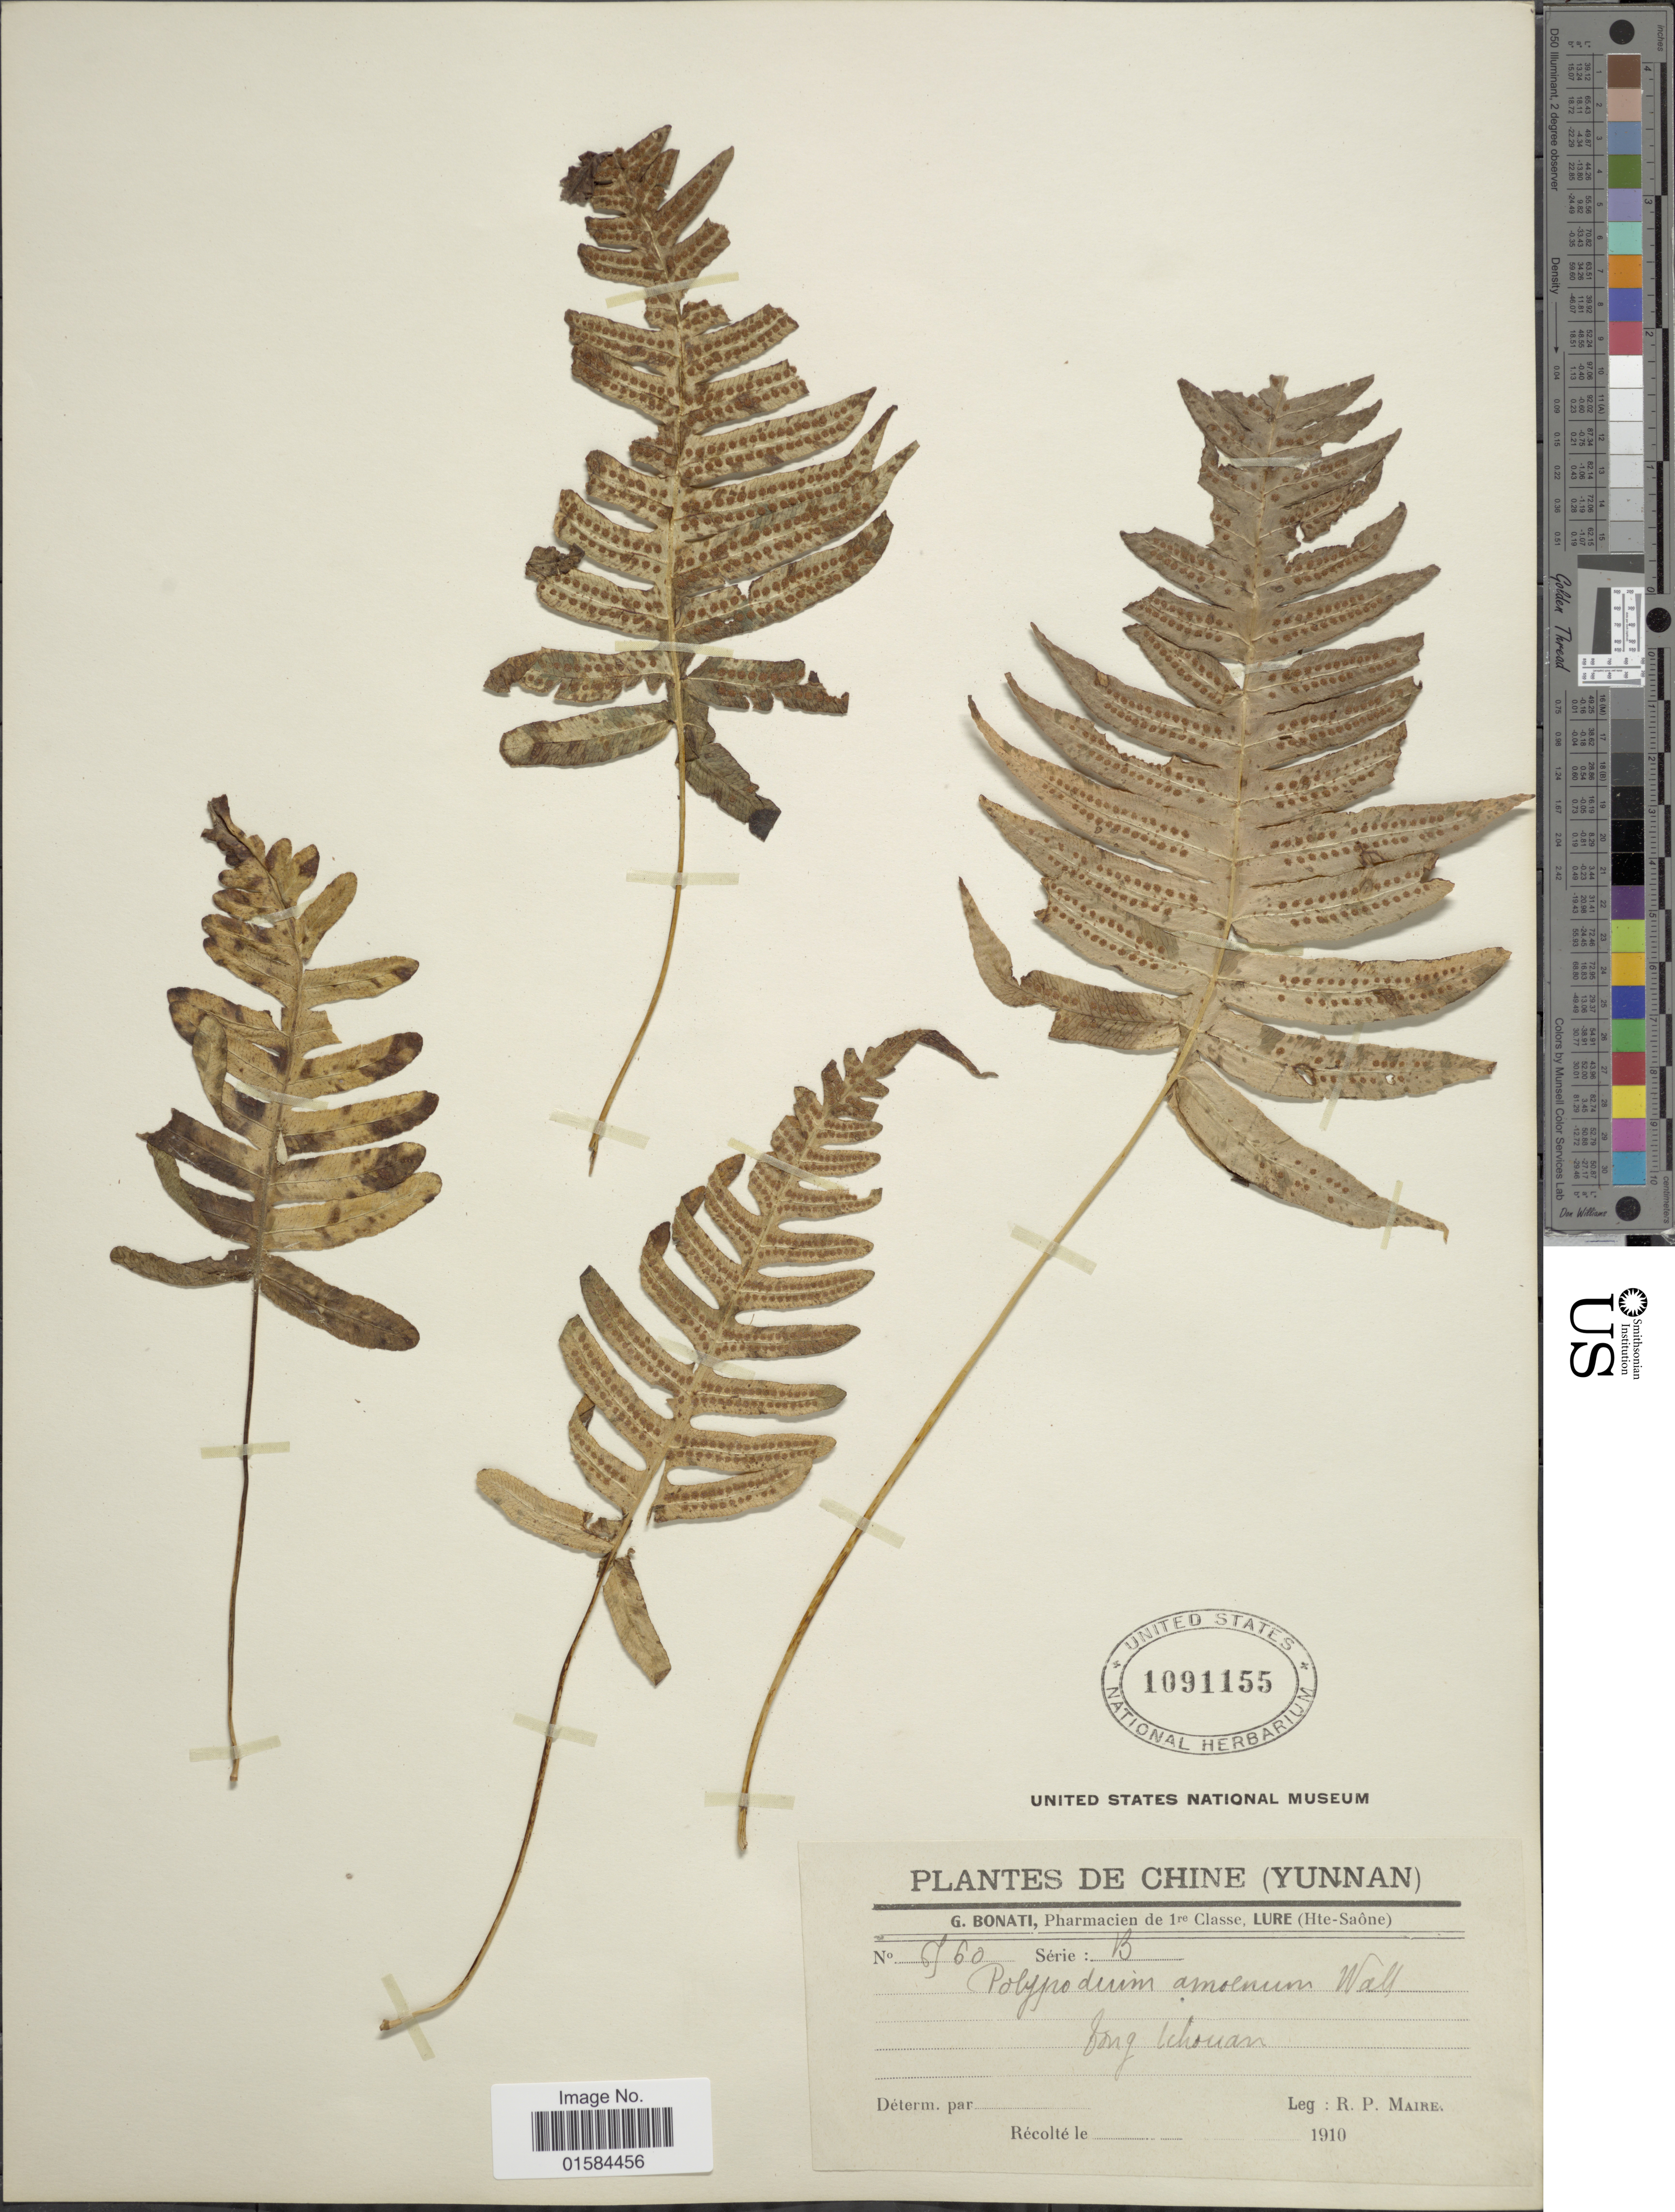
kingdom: Plantae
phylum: Tracheophyta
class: Polypodiopsida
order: Polypodiales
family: Polypodiaceae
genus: Goniophlebium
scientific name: Goniophlebium amoenum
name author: (Wall. ex Mett.) J. Sm.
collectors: R.-P. Maire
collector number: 6760B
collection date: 1910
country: China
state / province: Yunnan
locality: Chine, Yunnan, bong Ichouan [interpreted]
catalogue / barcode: US 1091155